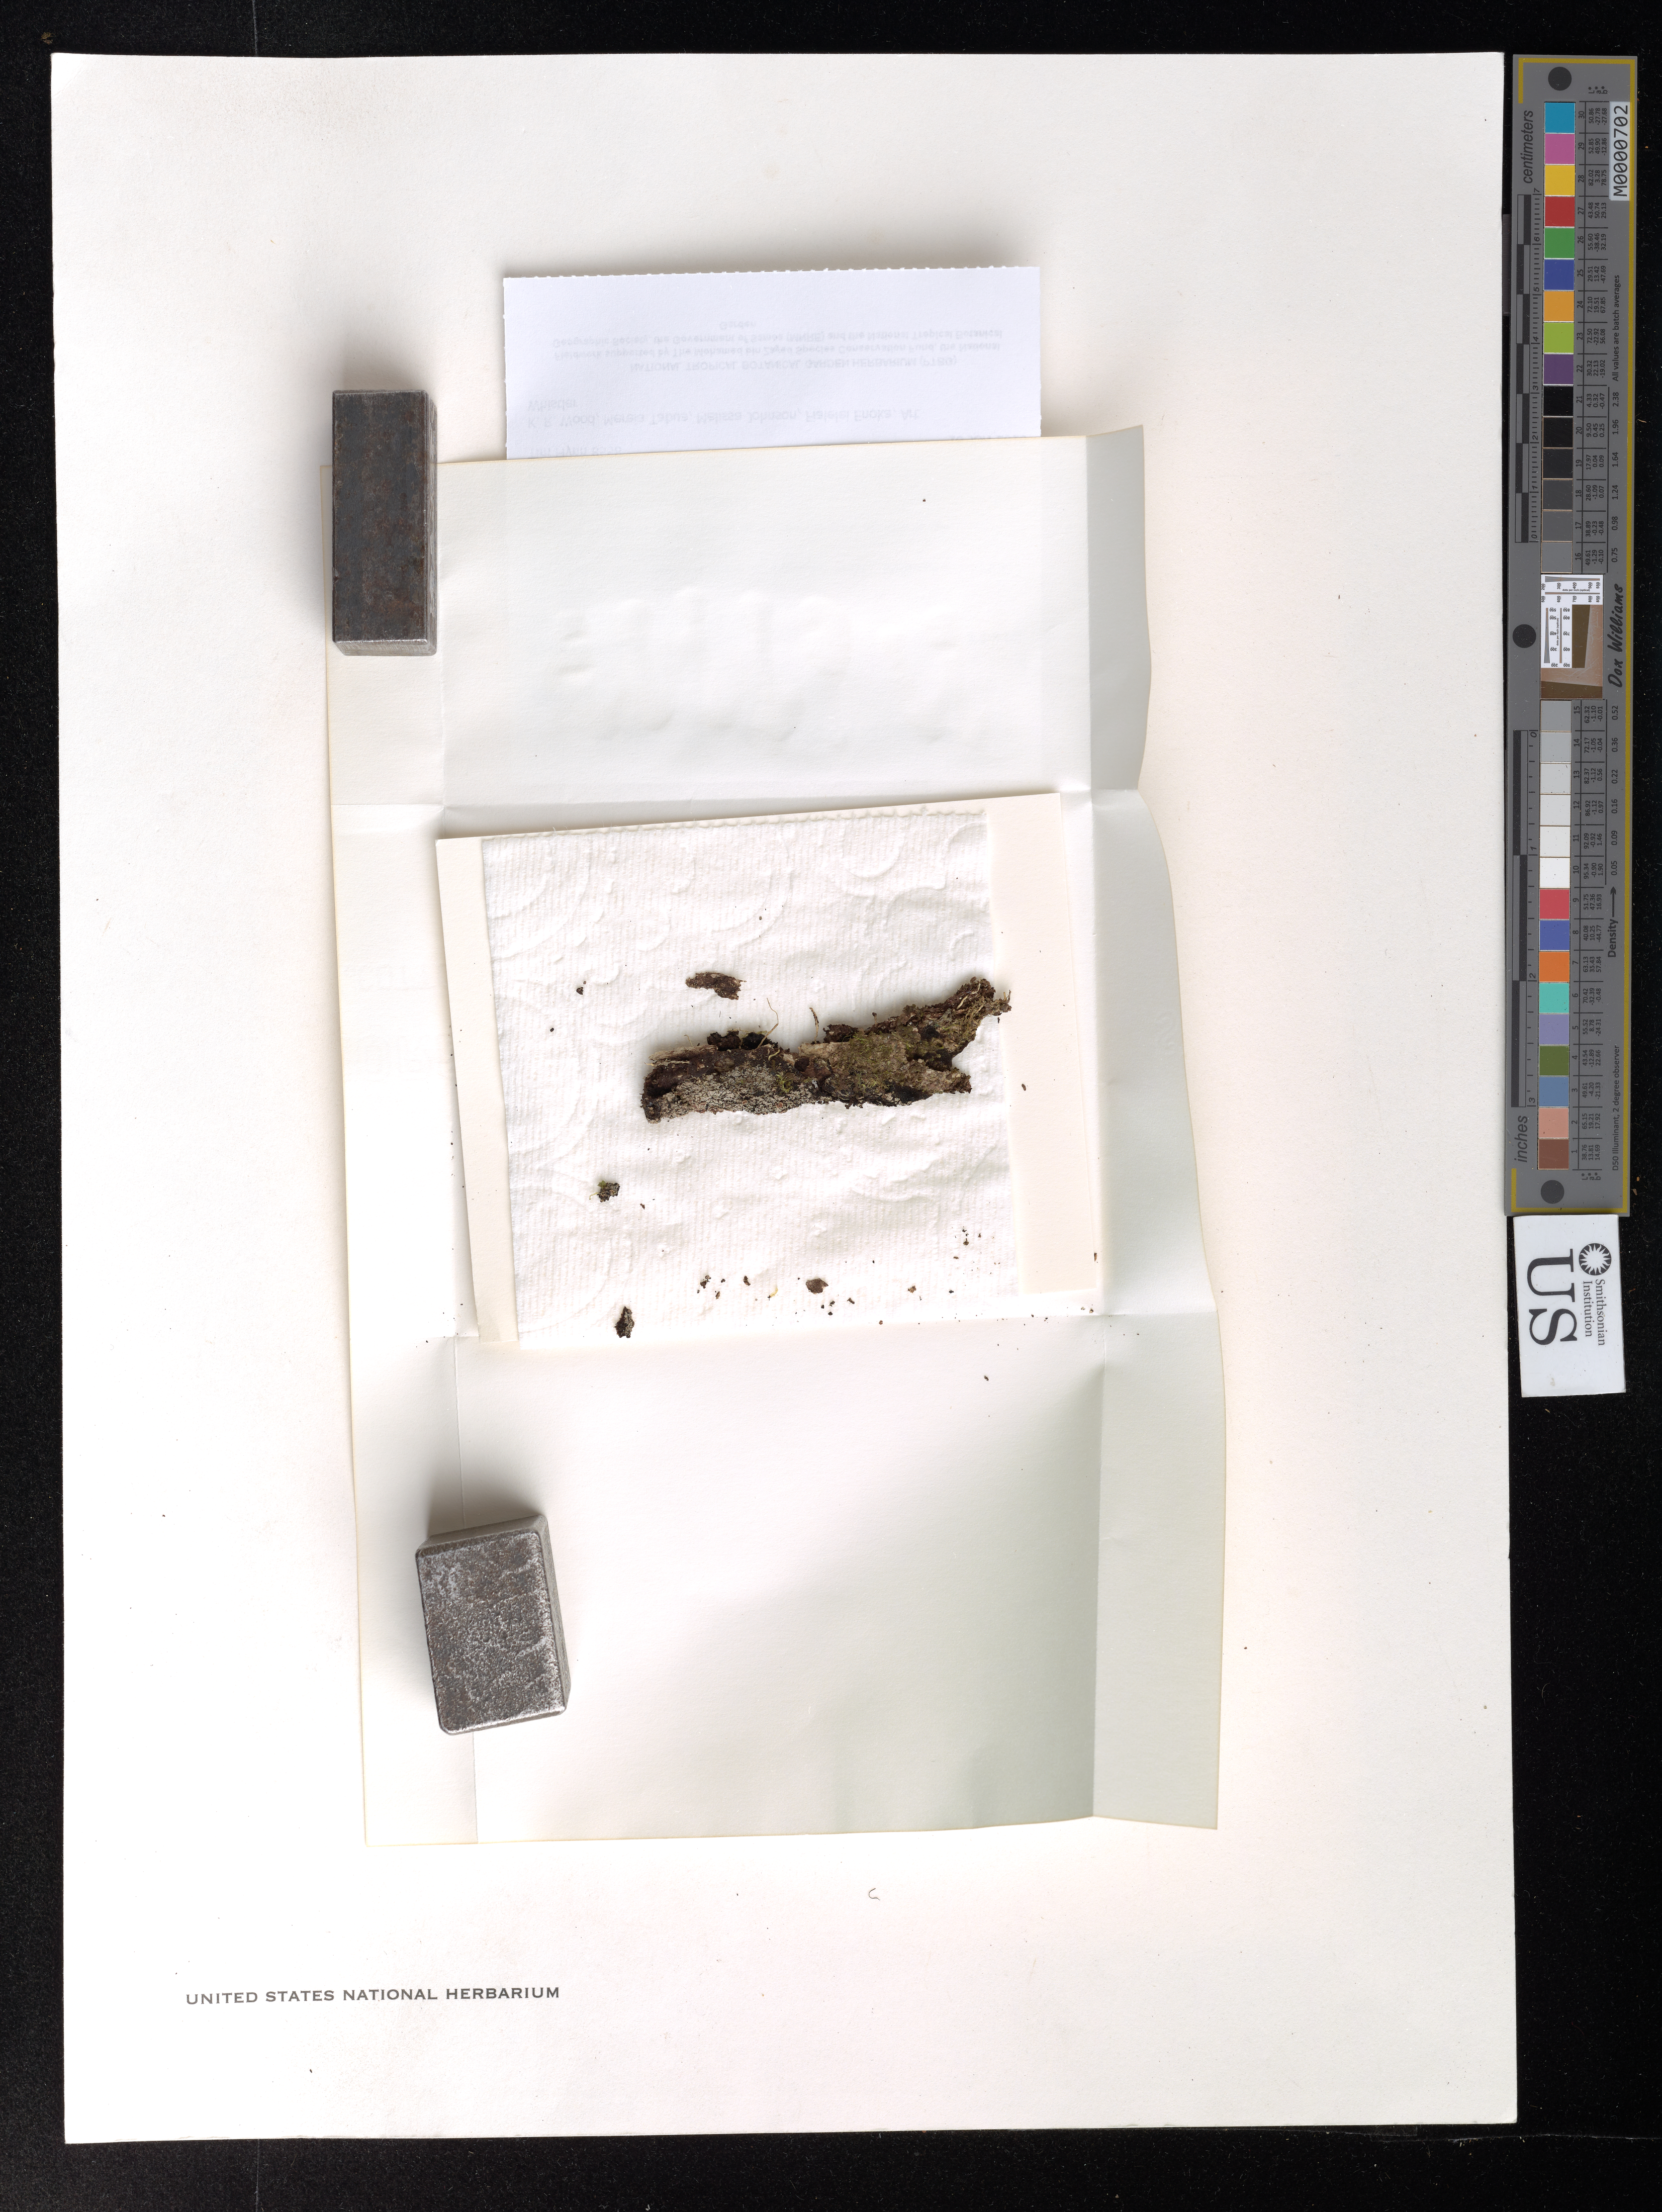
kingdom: Fungi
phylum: Ascomycota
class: Lecanoromycetes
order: Peltigerales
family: Pannariaceae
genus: Pannaria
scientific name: Pannaria sp.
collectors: T. W. Flynn, K. R. Wood, M. Tabua, M. Johnson, F. Enoka & A. Whistler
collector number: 8558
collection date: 2016-06-18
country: Samoa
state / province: Gagaifomauga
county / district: Savaii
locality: Mt. Matavanu crater rim.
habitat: Metrosideros dominated forest w/ Fagraea, Meryta, Melastoma. All trees clothed in bryophytes and orchids.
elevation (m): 657